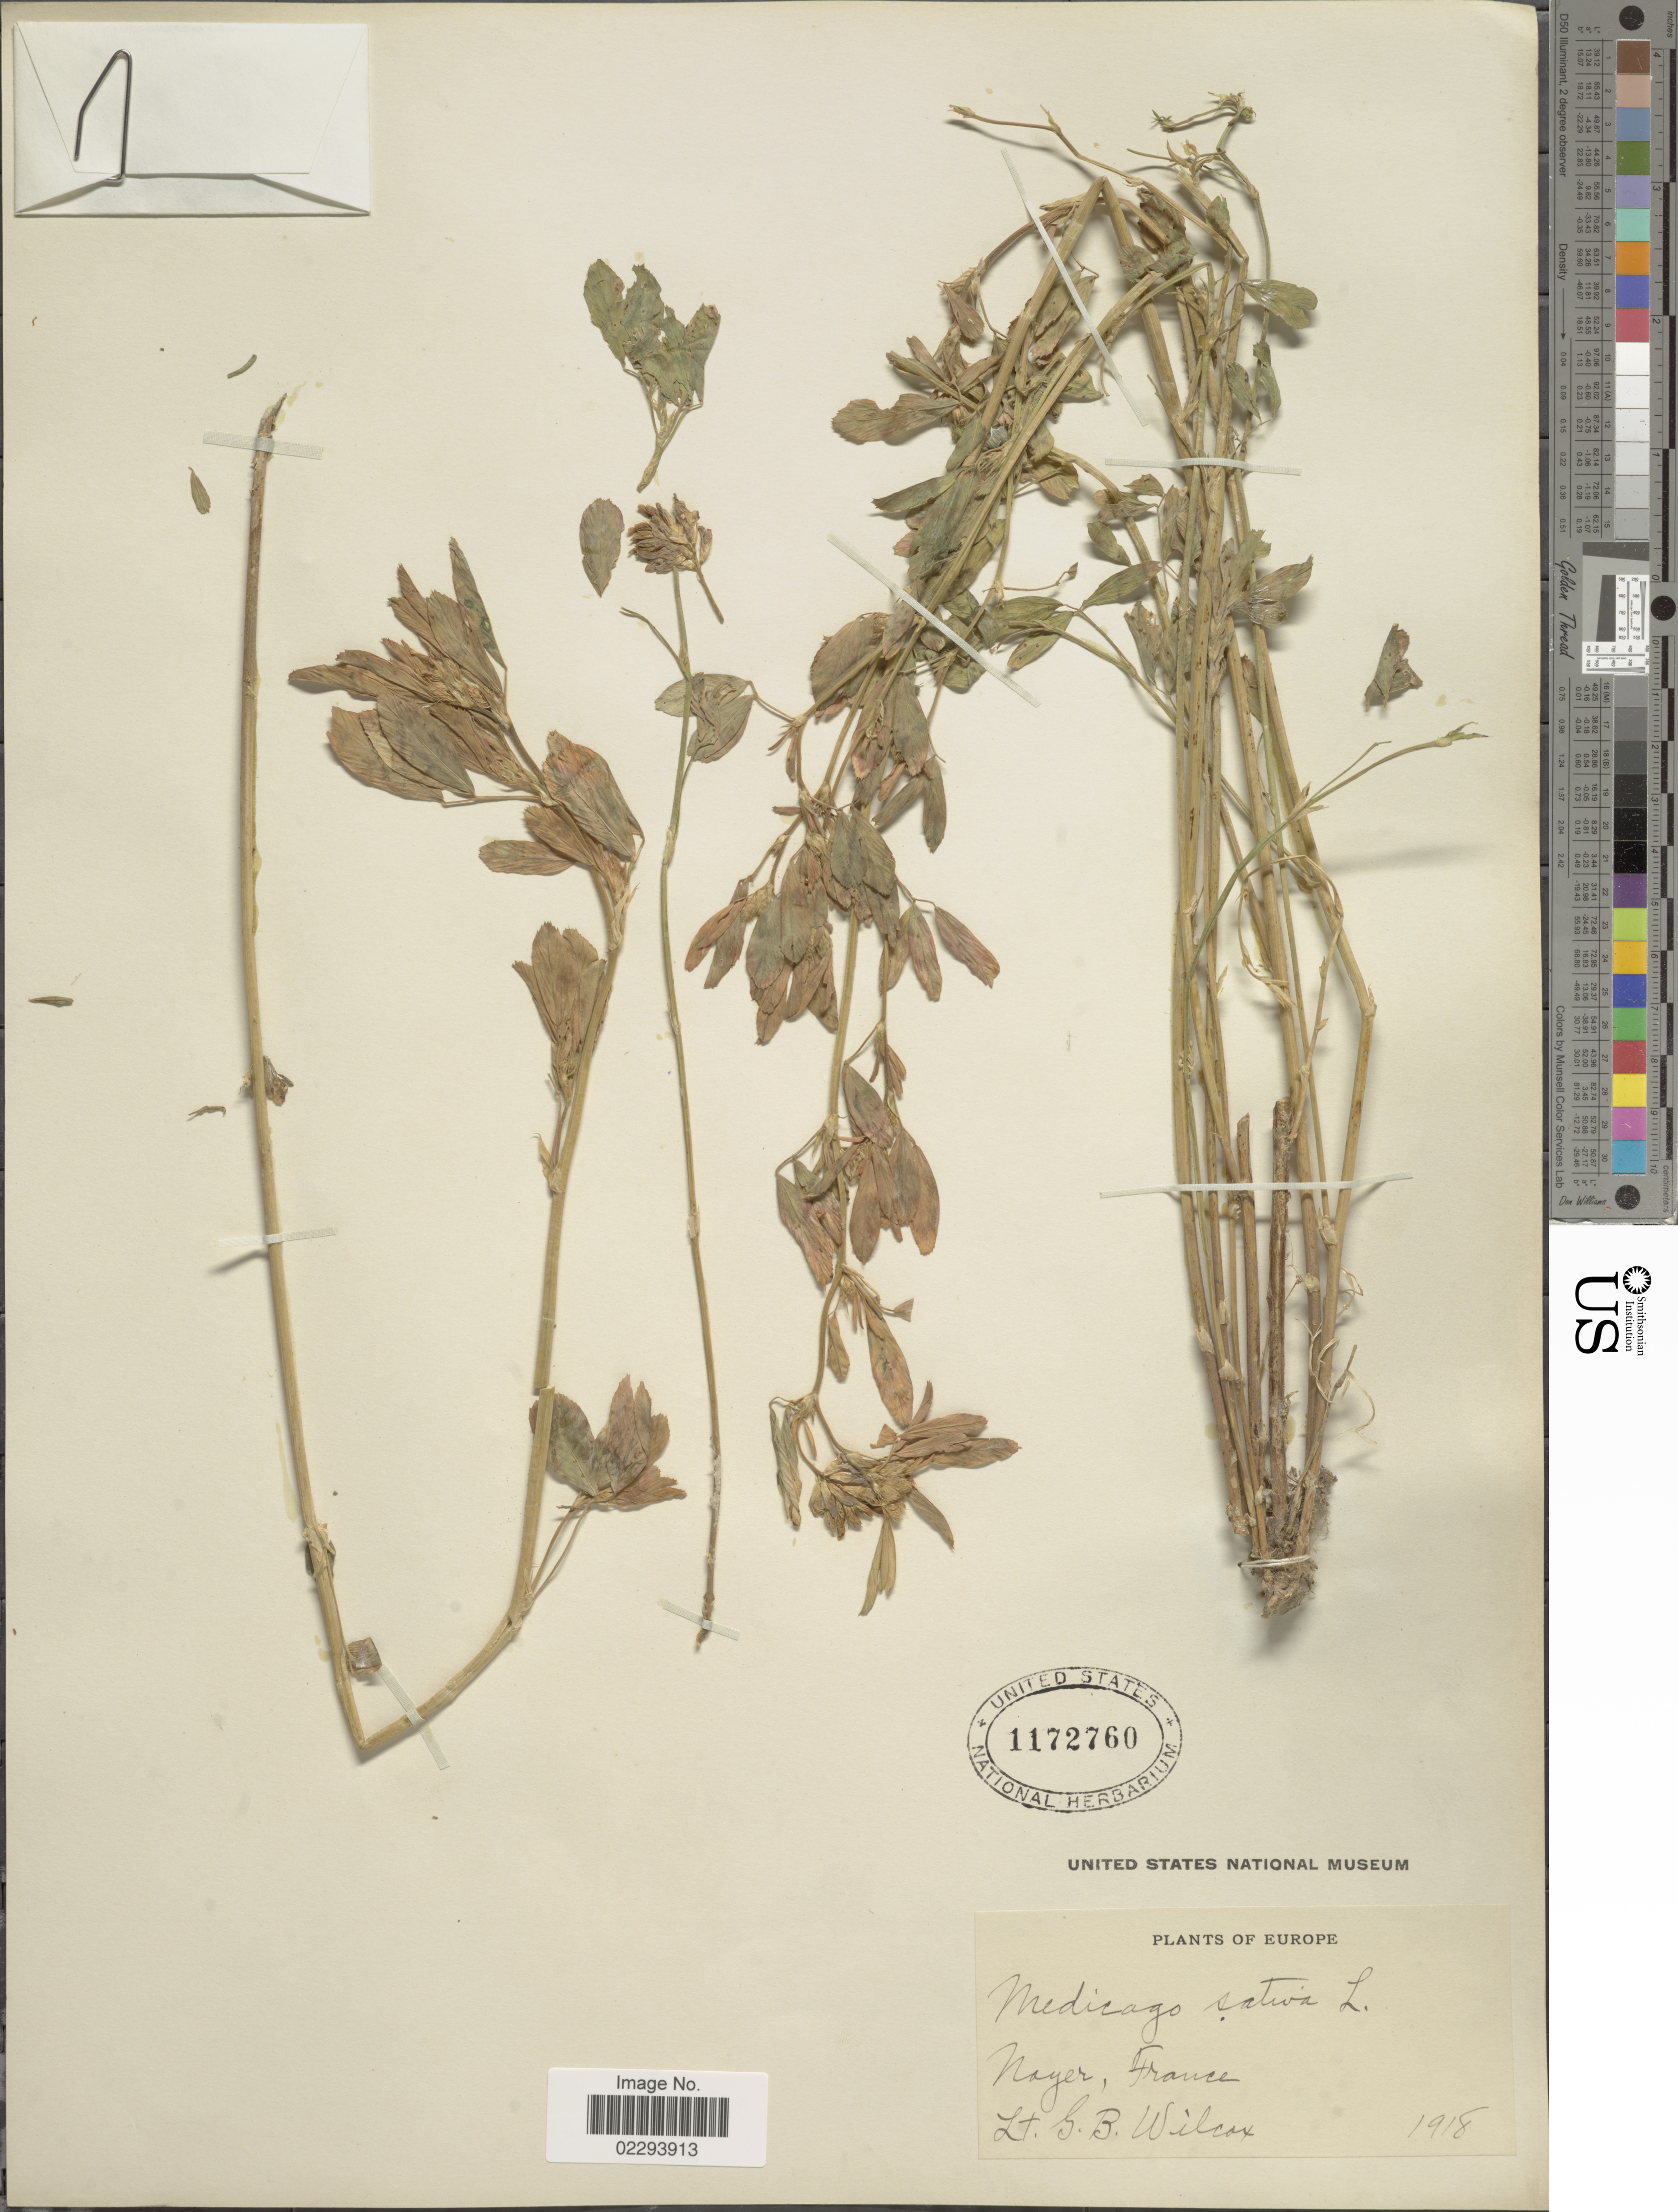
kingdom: Plantae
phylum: Tracheophyta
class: Magnoliopsida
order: Fabales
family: Fabaceae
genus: Medicago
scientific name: Medicago sativa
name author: L.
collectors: G. Wilcox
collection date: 1918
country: France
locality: Noyer, France.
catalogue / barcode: US 1172760